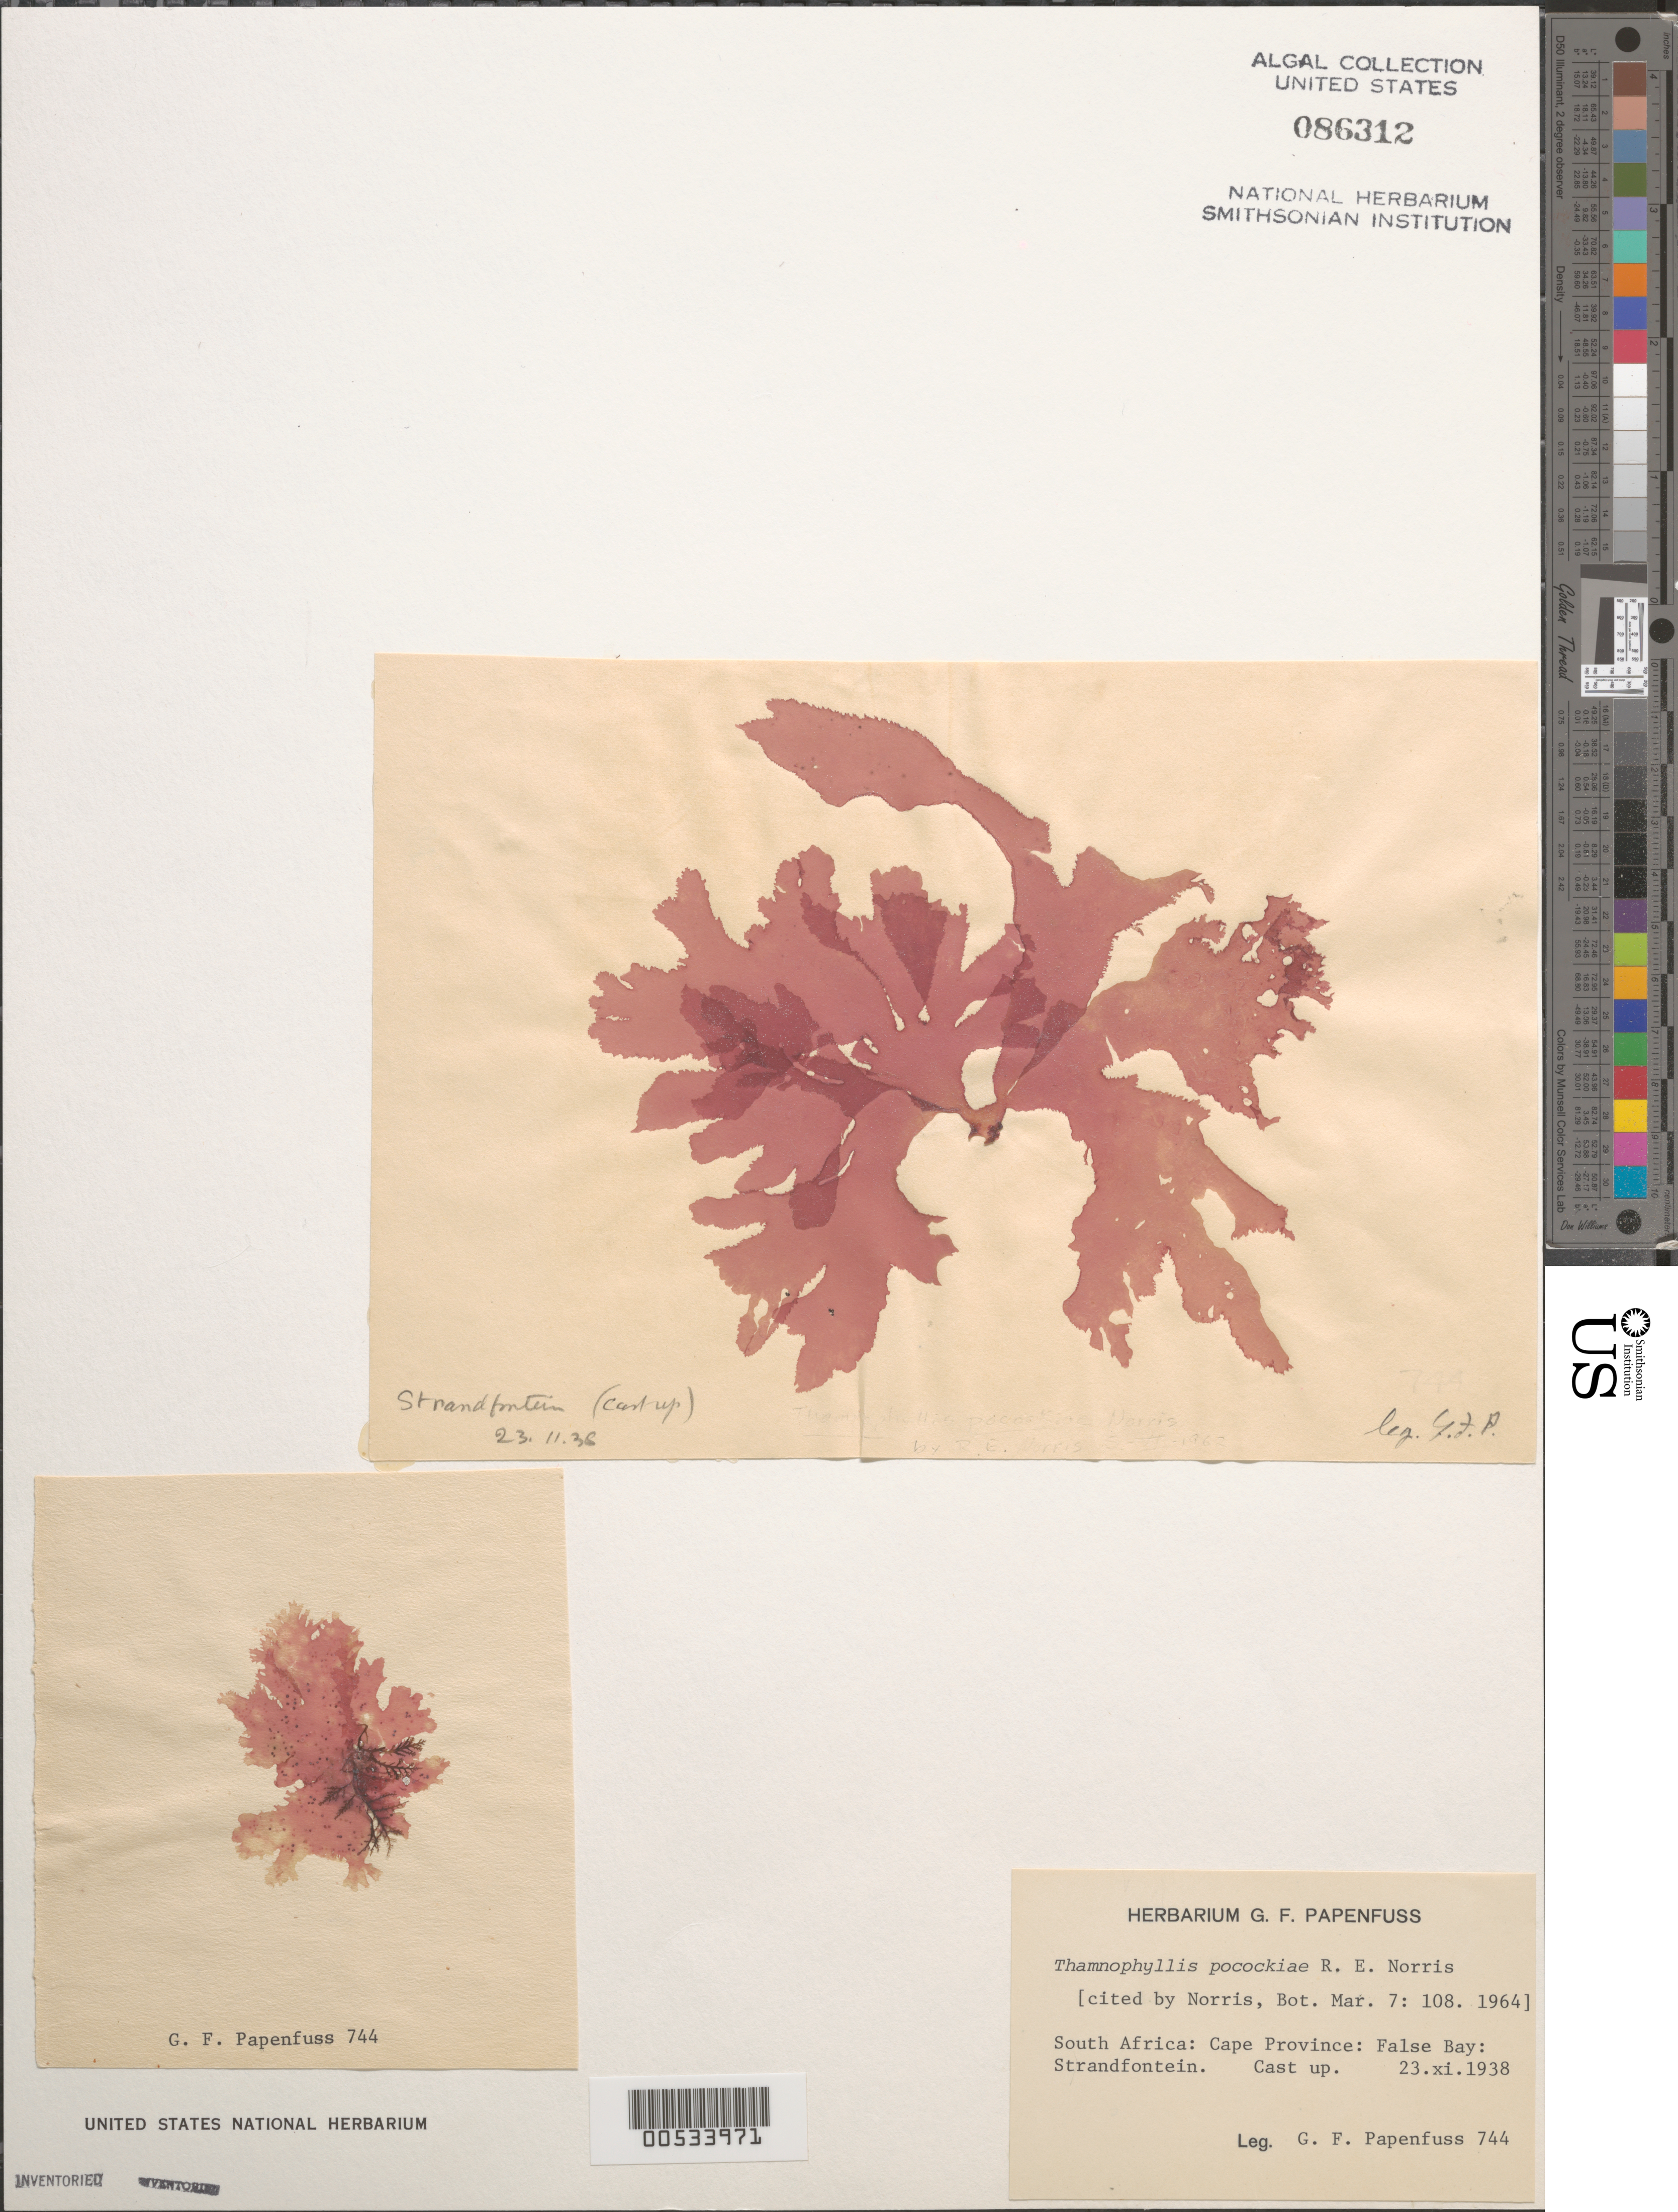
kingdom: Plantae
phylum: Rhodophyta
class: Florideophyceae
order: Gigartinales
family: Kallymeniaceae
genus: Thamnophyllis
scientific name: Thamnophyllis pocockiae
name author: R.E. Norris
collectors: G. Papenfuss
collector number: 744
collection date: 1938-11-23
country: South Africa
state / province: Western Cape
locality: False Bay: Strandfontein.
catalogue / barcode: US 86312